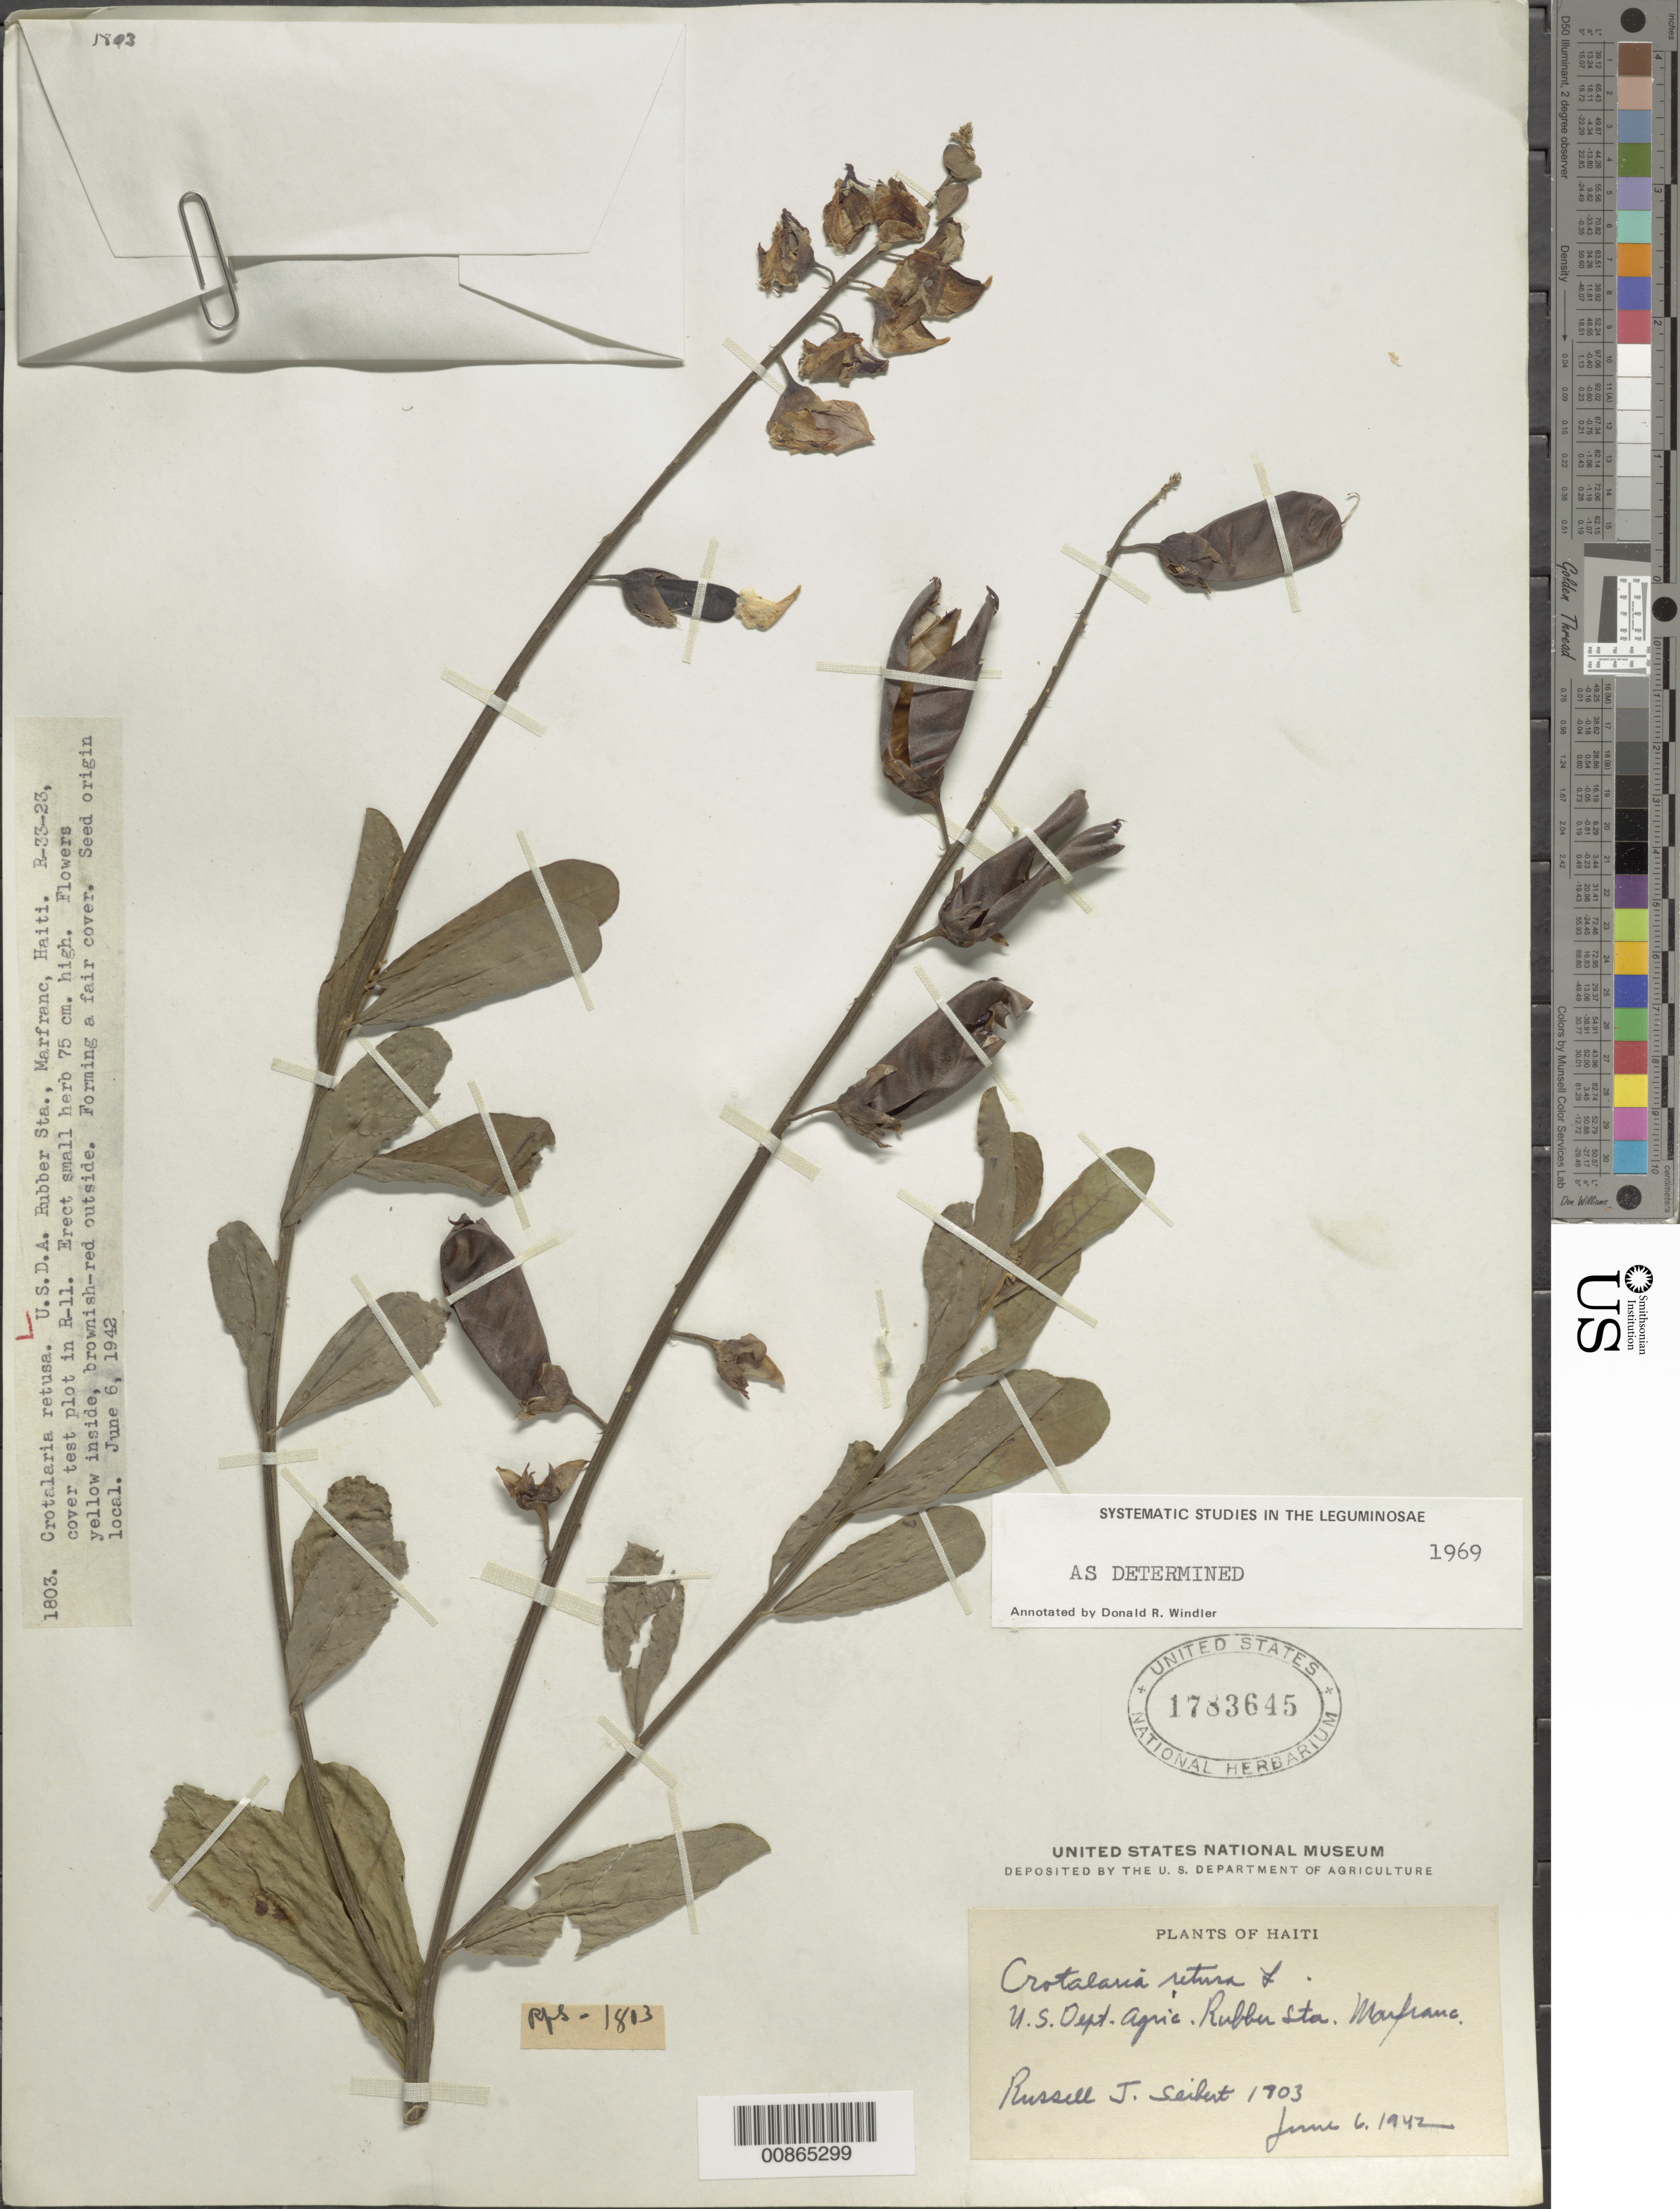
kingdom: Plantae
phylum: Tracheophyta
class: Magnoliopsida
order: Fabales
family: Fabaceae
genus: Crotalaria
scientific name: Crotalaria retusa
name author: L.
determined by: Windler, D. R.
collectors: R. J. Seibert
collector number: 1803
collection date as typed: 06 Jun 1942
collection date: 1942-06-06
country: Haiti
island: Hispaniola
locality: U.S.D.A. Rubber Sta., Marfranc.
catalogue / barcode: US 1783645